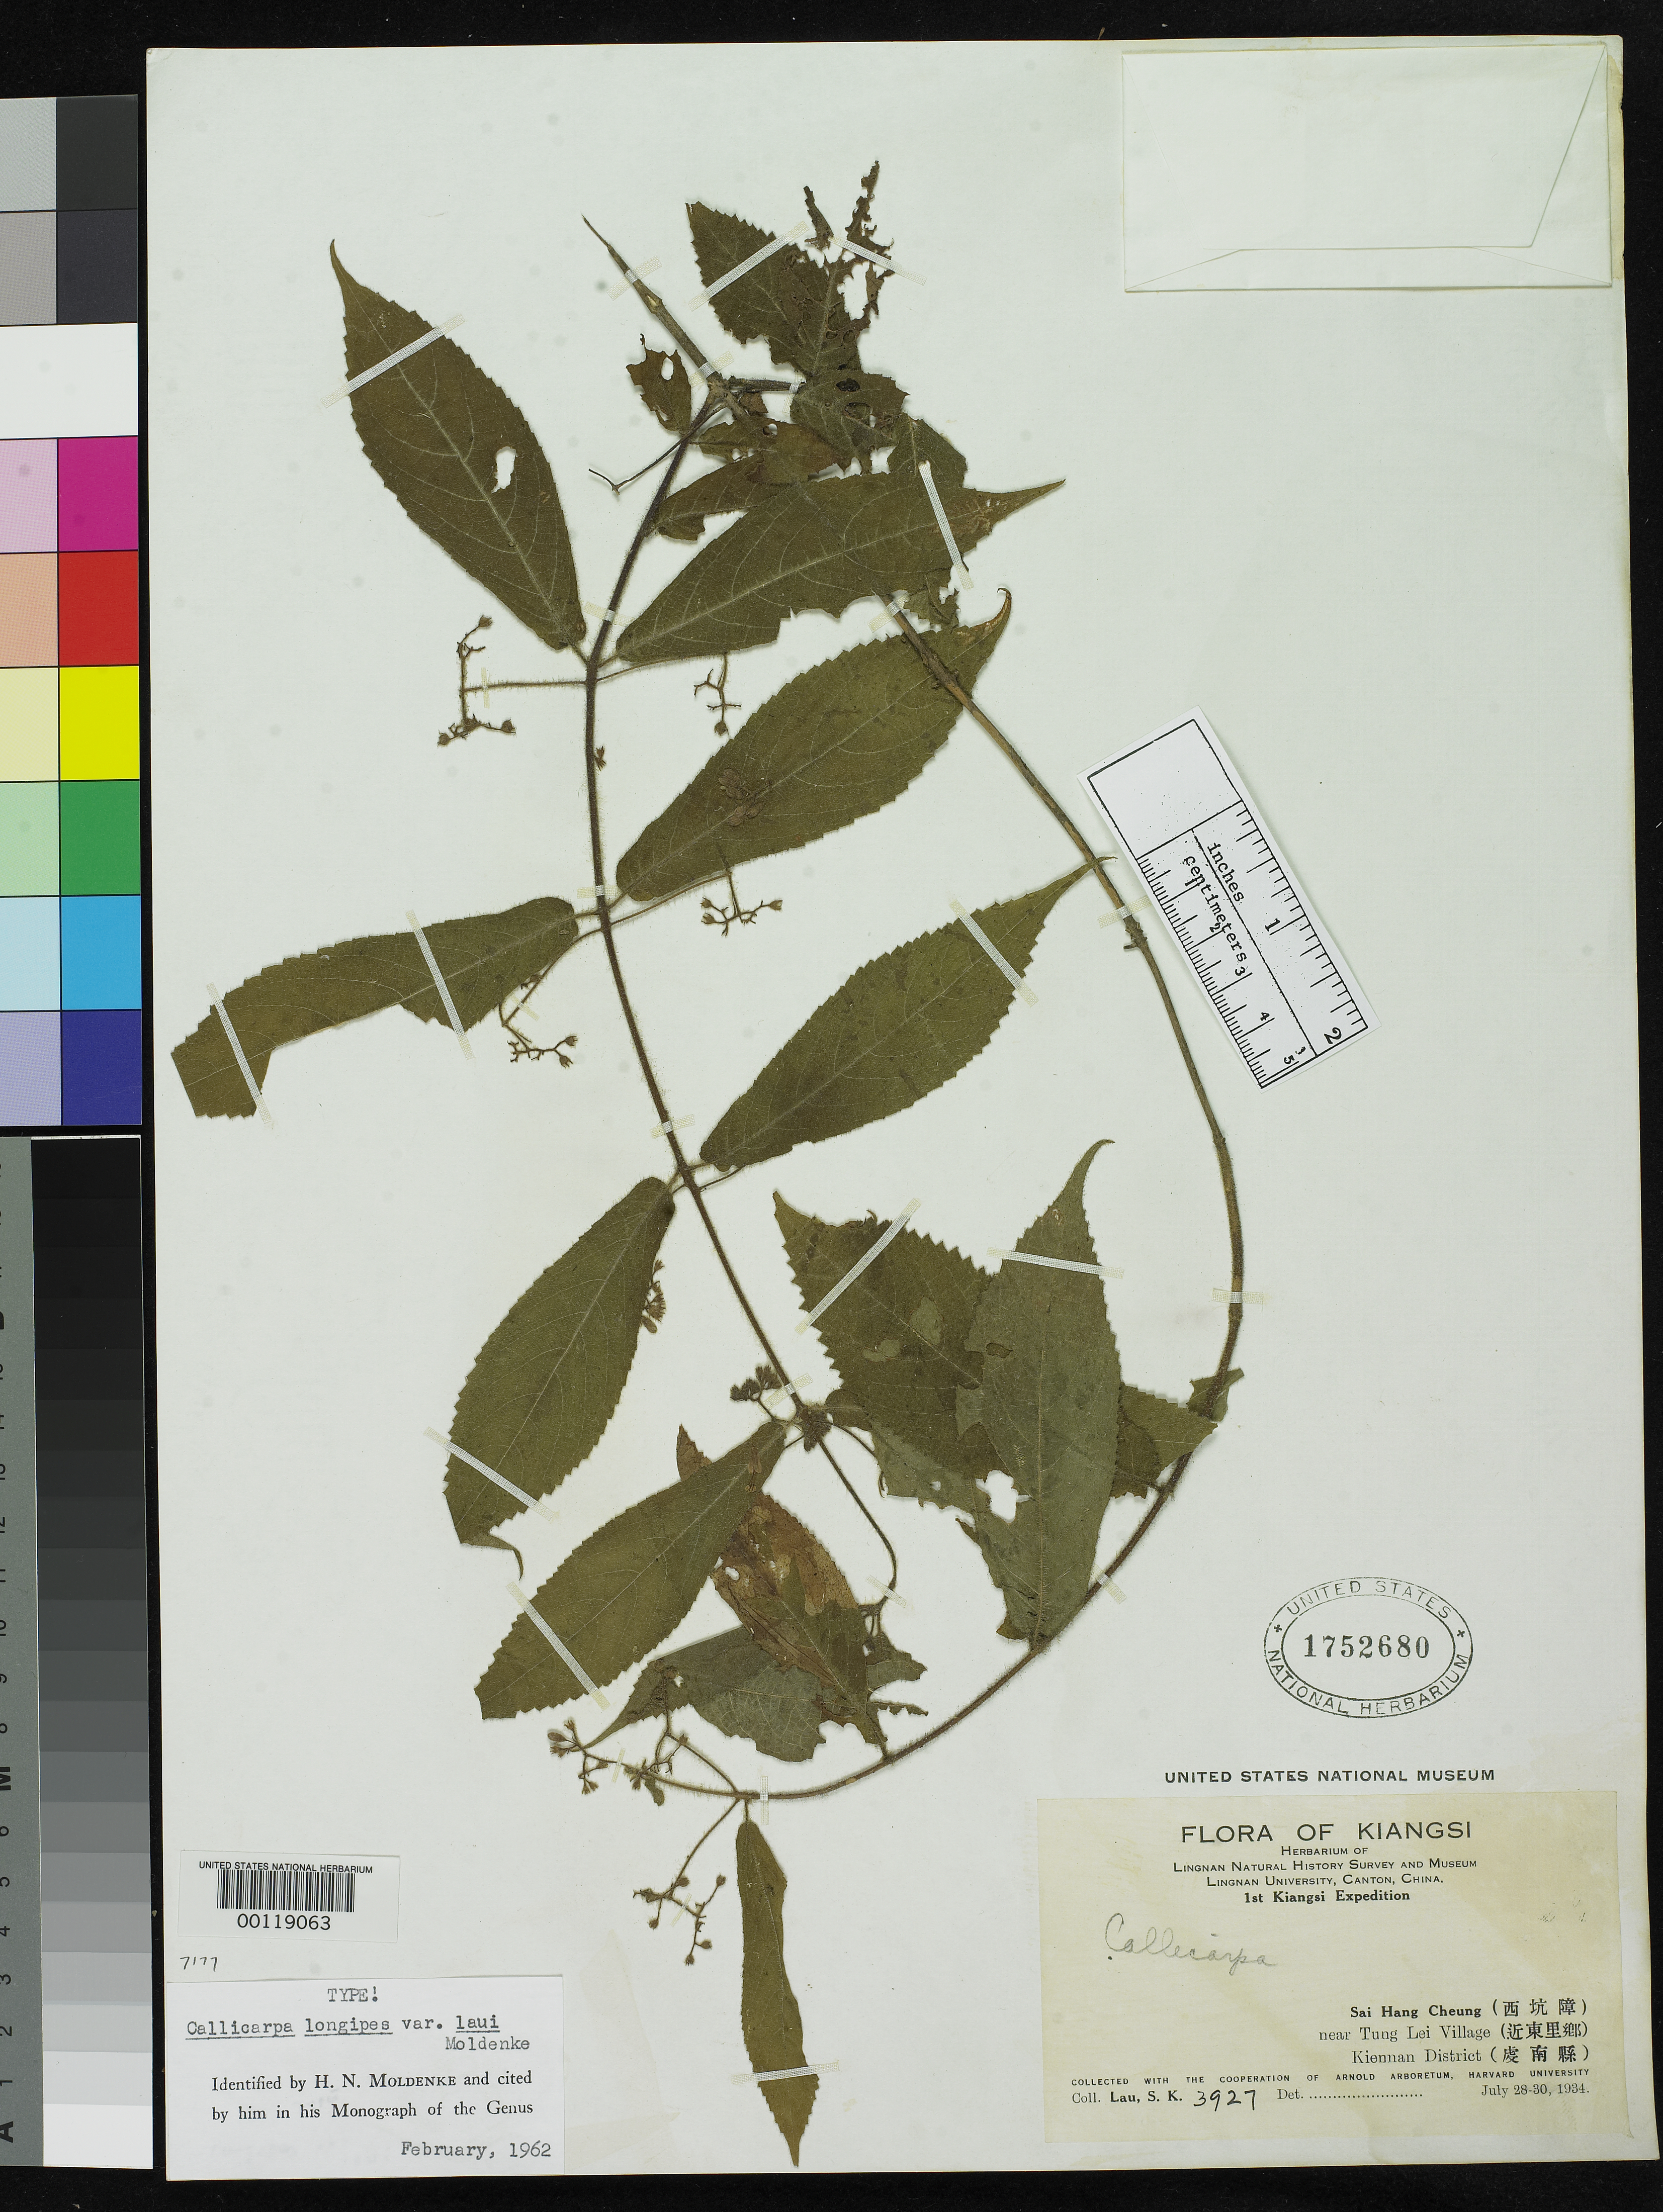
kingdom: Plantae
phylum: Tracheophyta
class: Magnoliopsida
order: Lamiales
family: Lamiaceae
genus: Callicarpa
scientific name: Callicarpa longipes var. laui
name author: Moldenke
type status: Holotype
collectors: S. K. Lau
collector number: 3927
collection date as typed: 28 Jul 1934 to 30 Jul 1934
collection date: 1934-07-28/1934-07-30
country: China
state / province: Jiangxi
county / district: Kiennan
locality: Tung Lei.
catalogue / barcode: US 1752680